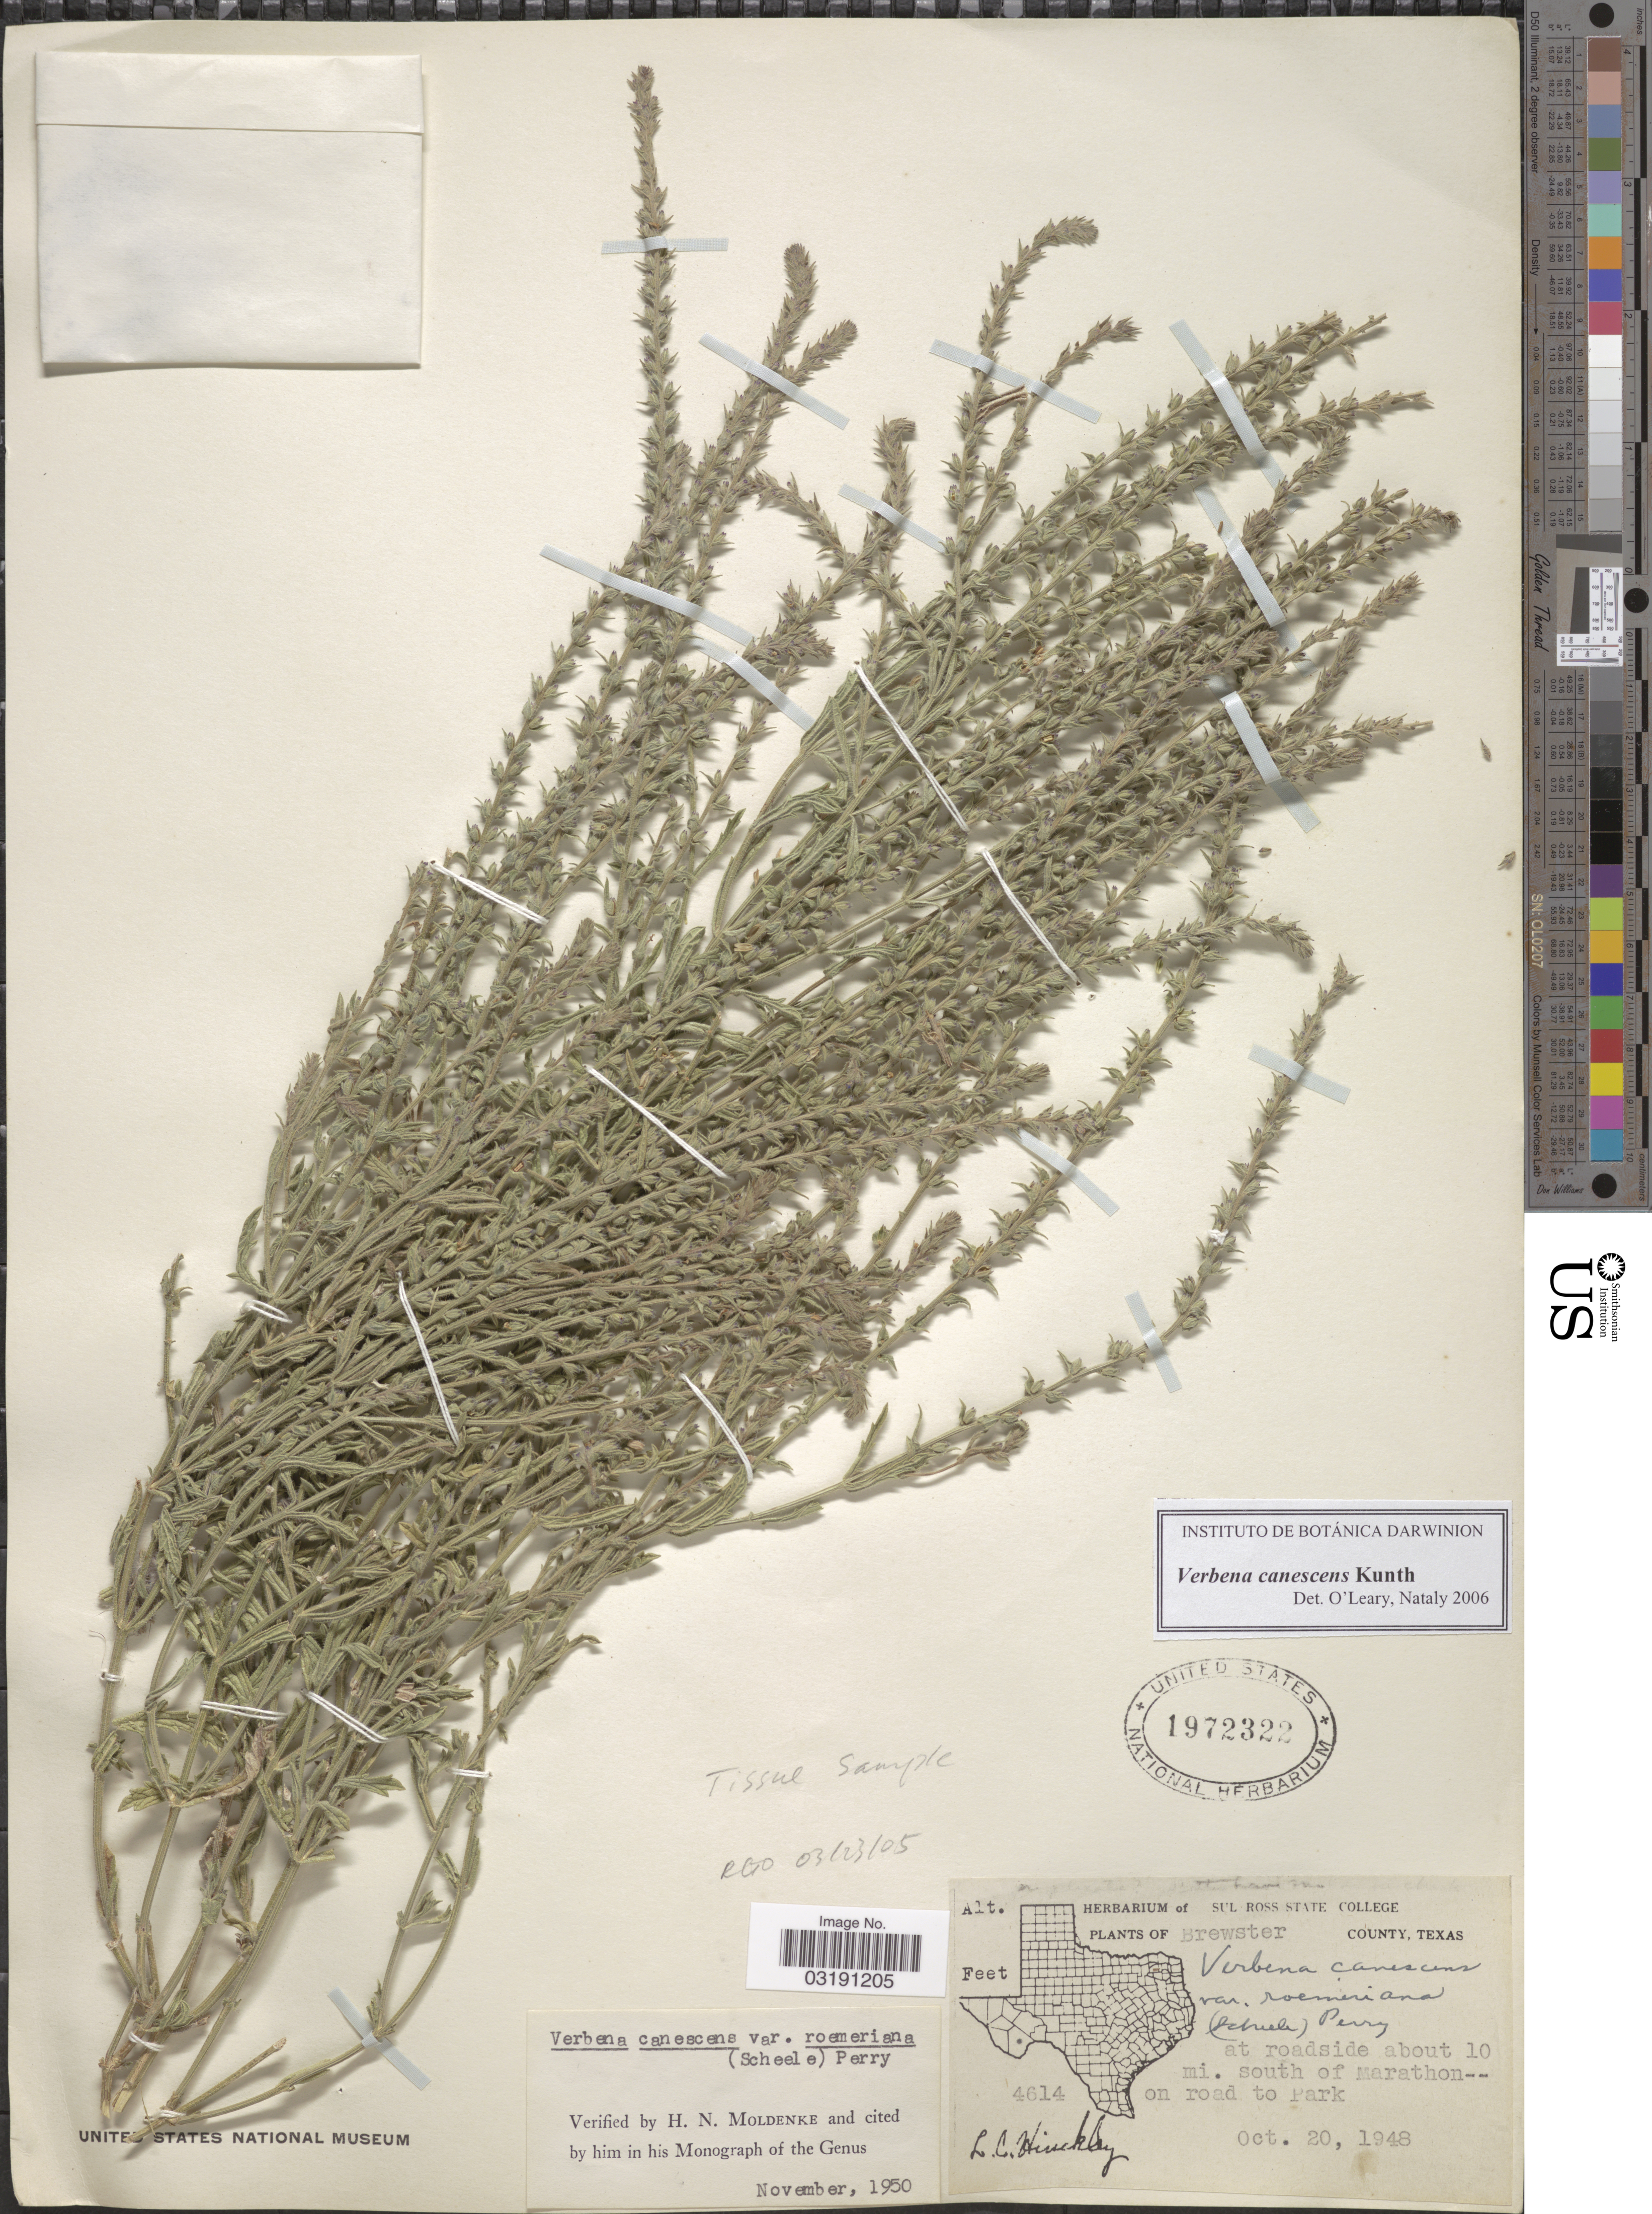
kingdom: Plantae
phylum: Tracheophyta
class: Magnoliopsida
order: Lamiales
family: Verbenaceae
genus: Verbena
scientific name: Verbena canescens var. roemeriana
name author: (Scheele) L.M. Perry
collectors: L. Hinckley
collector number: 4614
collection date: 1948-10-20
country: United States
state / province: Texas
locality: Brewster County, at roadside about 10 mi. south of Marathon-- on road to Park.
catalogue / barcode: US 1972322